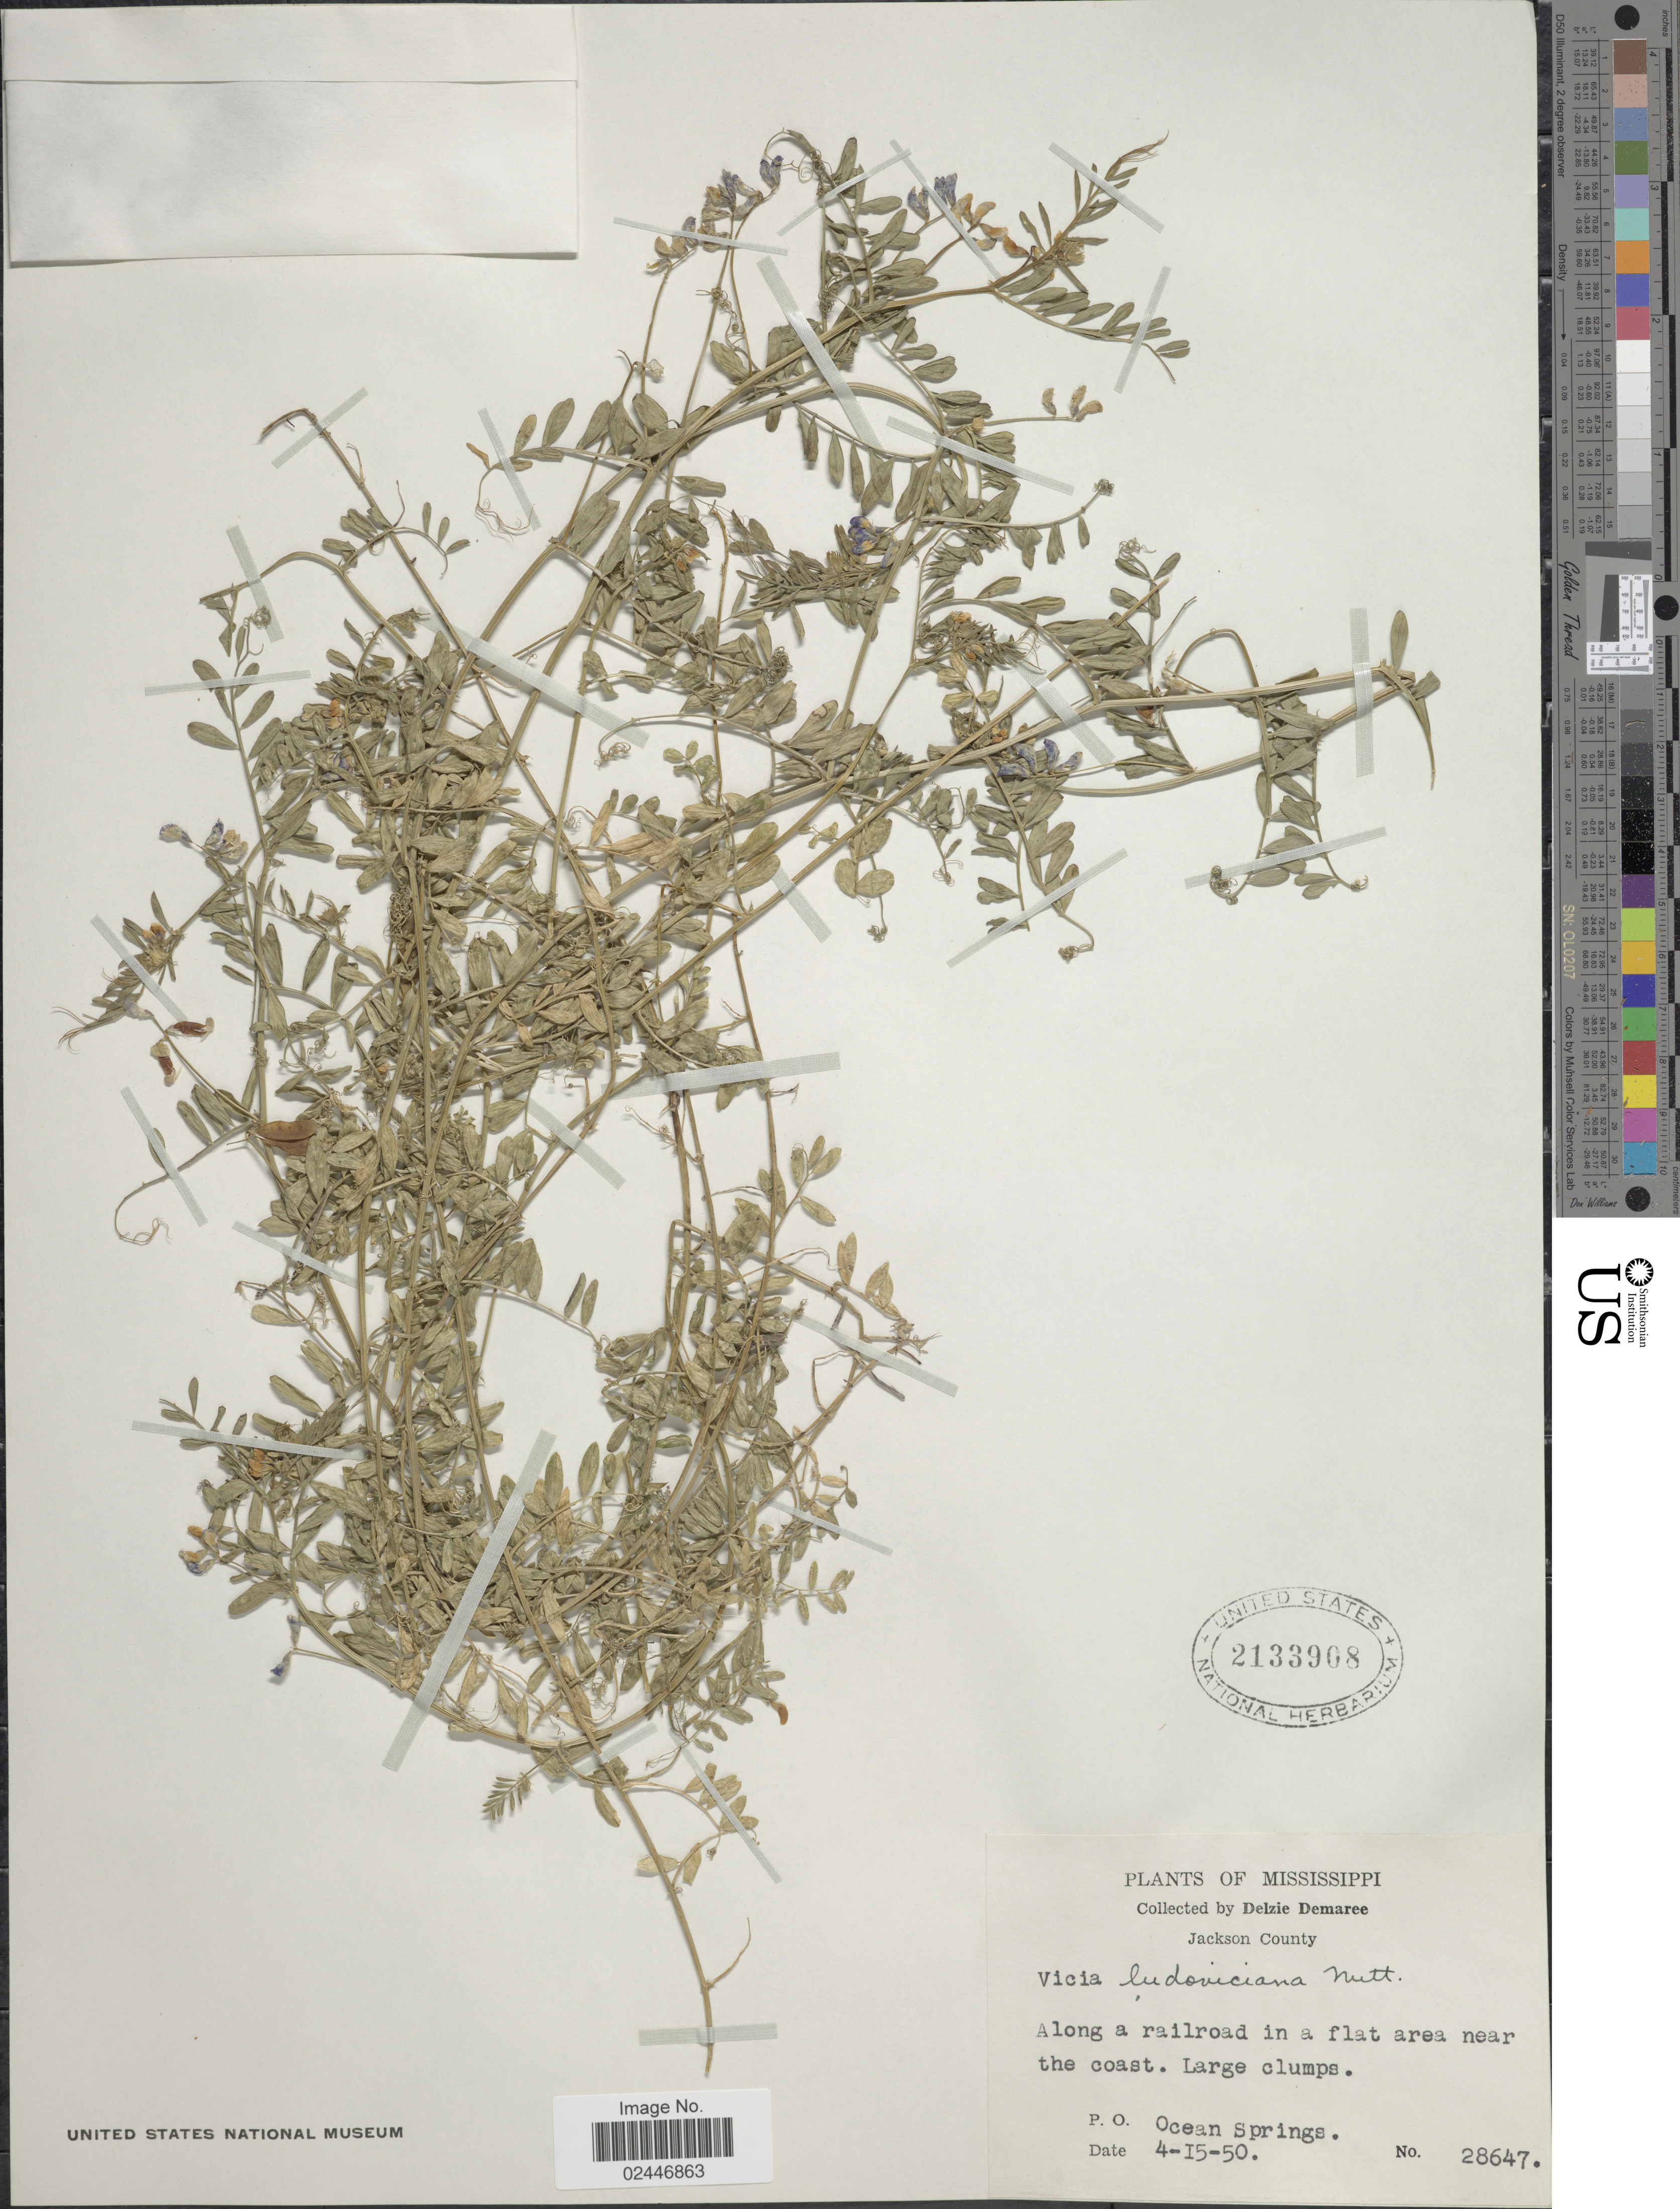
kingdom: Plantae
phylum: Tracheophyta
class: Magnoliopsida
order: Fabales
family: Fabaceae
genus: Vicia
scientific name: Vicia sp.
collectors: D. Demaree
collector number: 28647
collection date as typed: Transcribed d/m/y: 15/4/50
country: United States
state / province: Mississippi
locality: Jackson County, along a railroad in a flat area near the coast, P.O. Ocean Springs.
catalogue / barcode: US 2133908